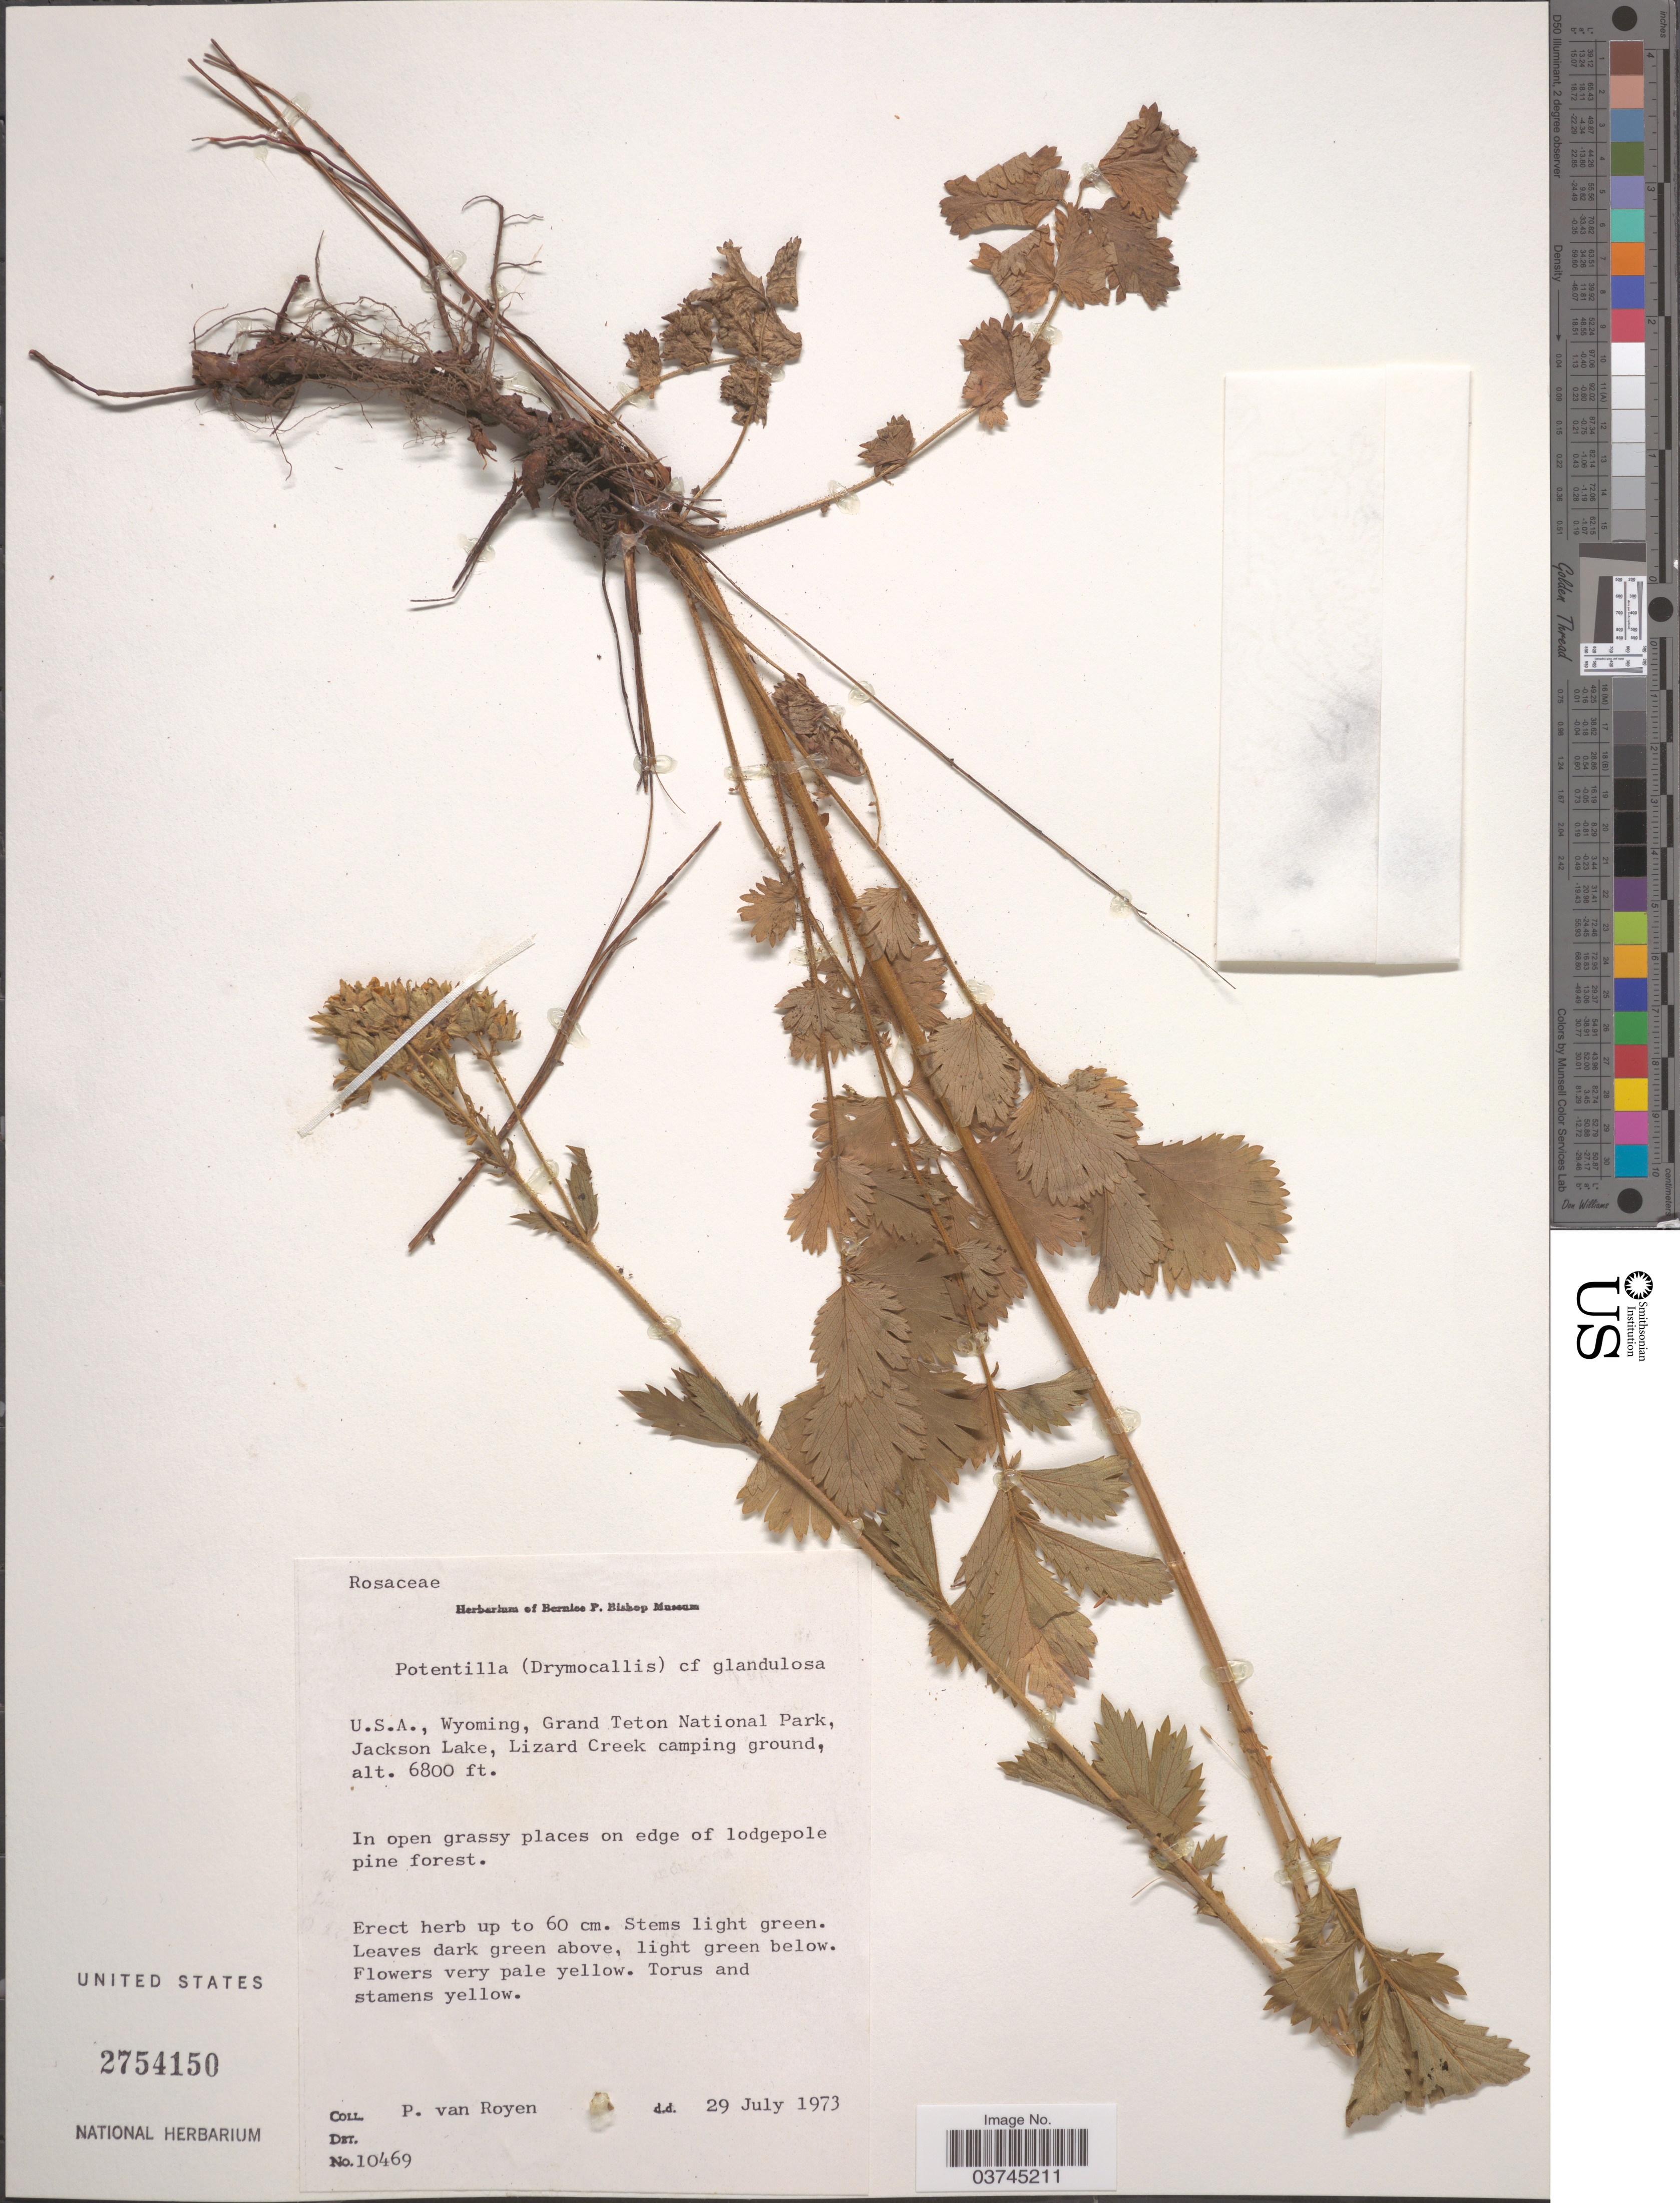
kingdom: Plantae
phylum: Tracheophyta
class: Magnoliopsida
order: Rosales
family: Rosaceae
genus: Drymocallis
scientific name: Drymocallis sp.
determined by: Strong, Mark T., (BOT), Smithsonian Institution - National Museum of Natural History (UNITED STATES)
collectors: P. van Royen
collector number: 10469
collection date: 1973-07-29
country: United States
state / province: Wyoming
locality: Grand Teton National Park, Jackson Lake, Lizard Creek camping ground.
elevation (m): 2073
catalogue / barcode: US 2754150